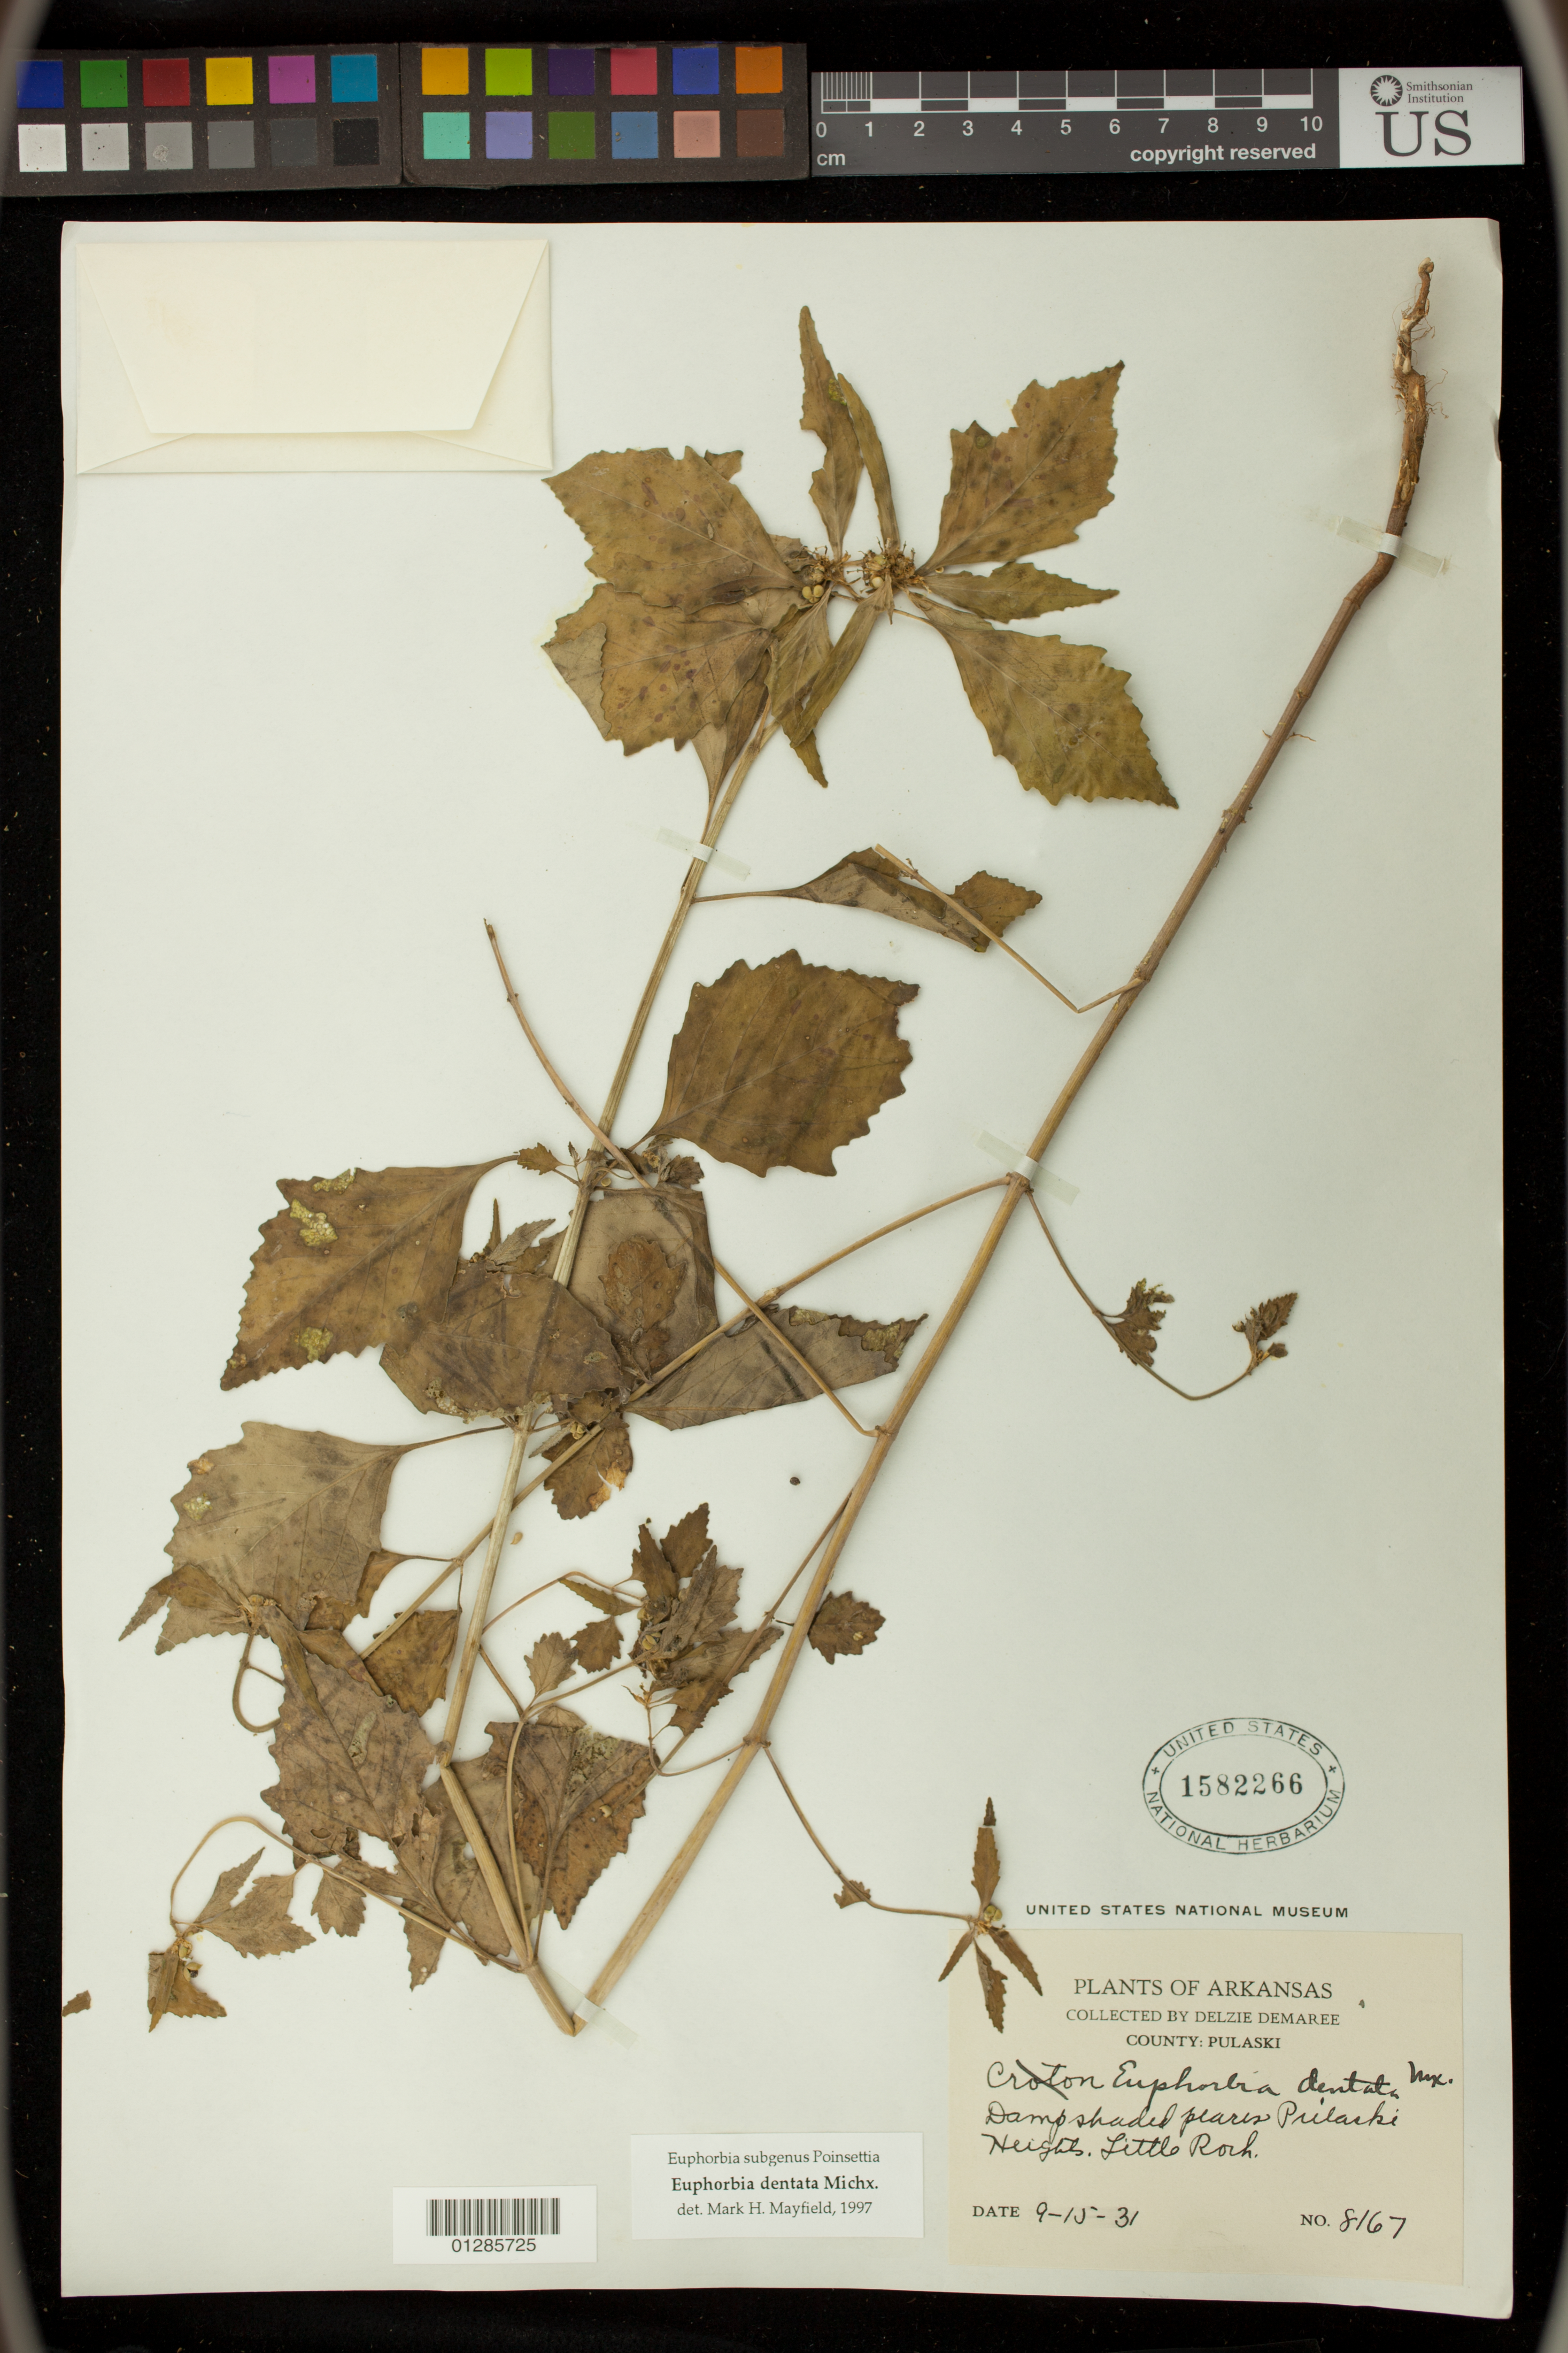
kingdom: Plantae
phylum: Tracheophyta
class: Magnoliopsida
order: Malpighiales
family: Euphorbiaceae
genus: Euphorbia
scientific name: Euphorbia dentata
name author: Michx.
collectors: D. Demaree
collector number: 8167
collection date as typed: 15 Sep 1931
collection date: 1931-09-15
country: United States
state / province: Arkansas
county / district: Pulaski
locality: Pulaski Heights, Little Rock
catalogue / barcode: US 1582266